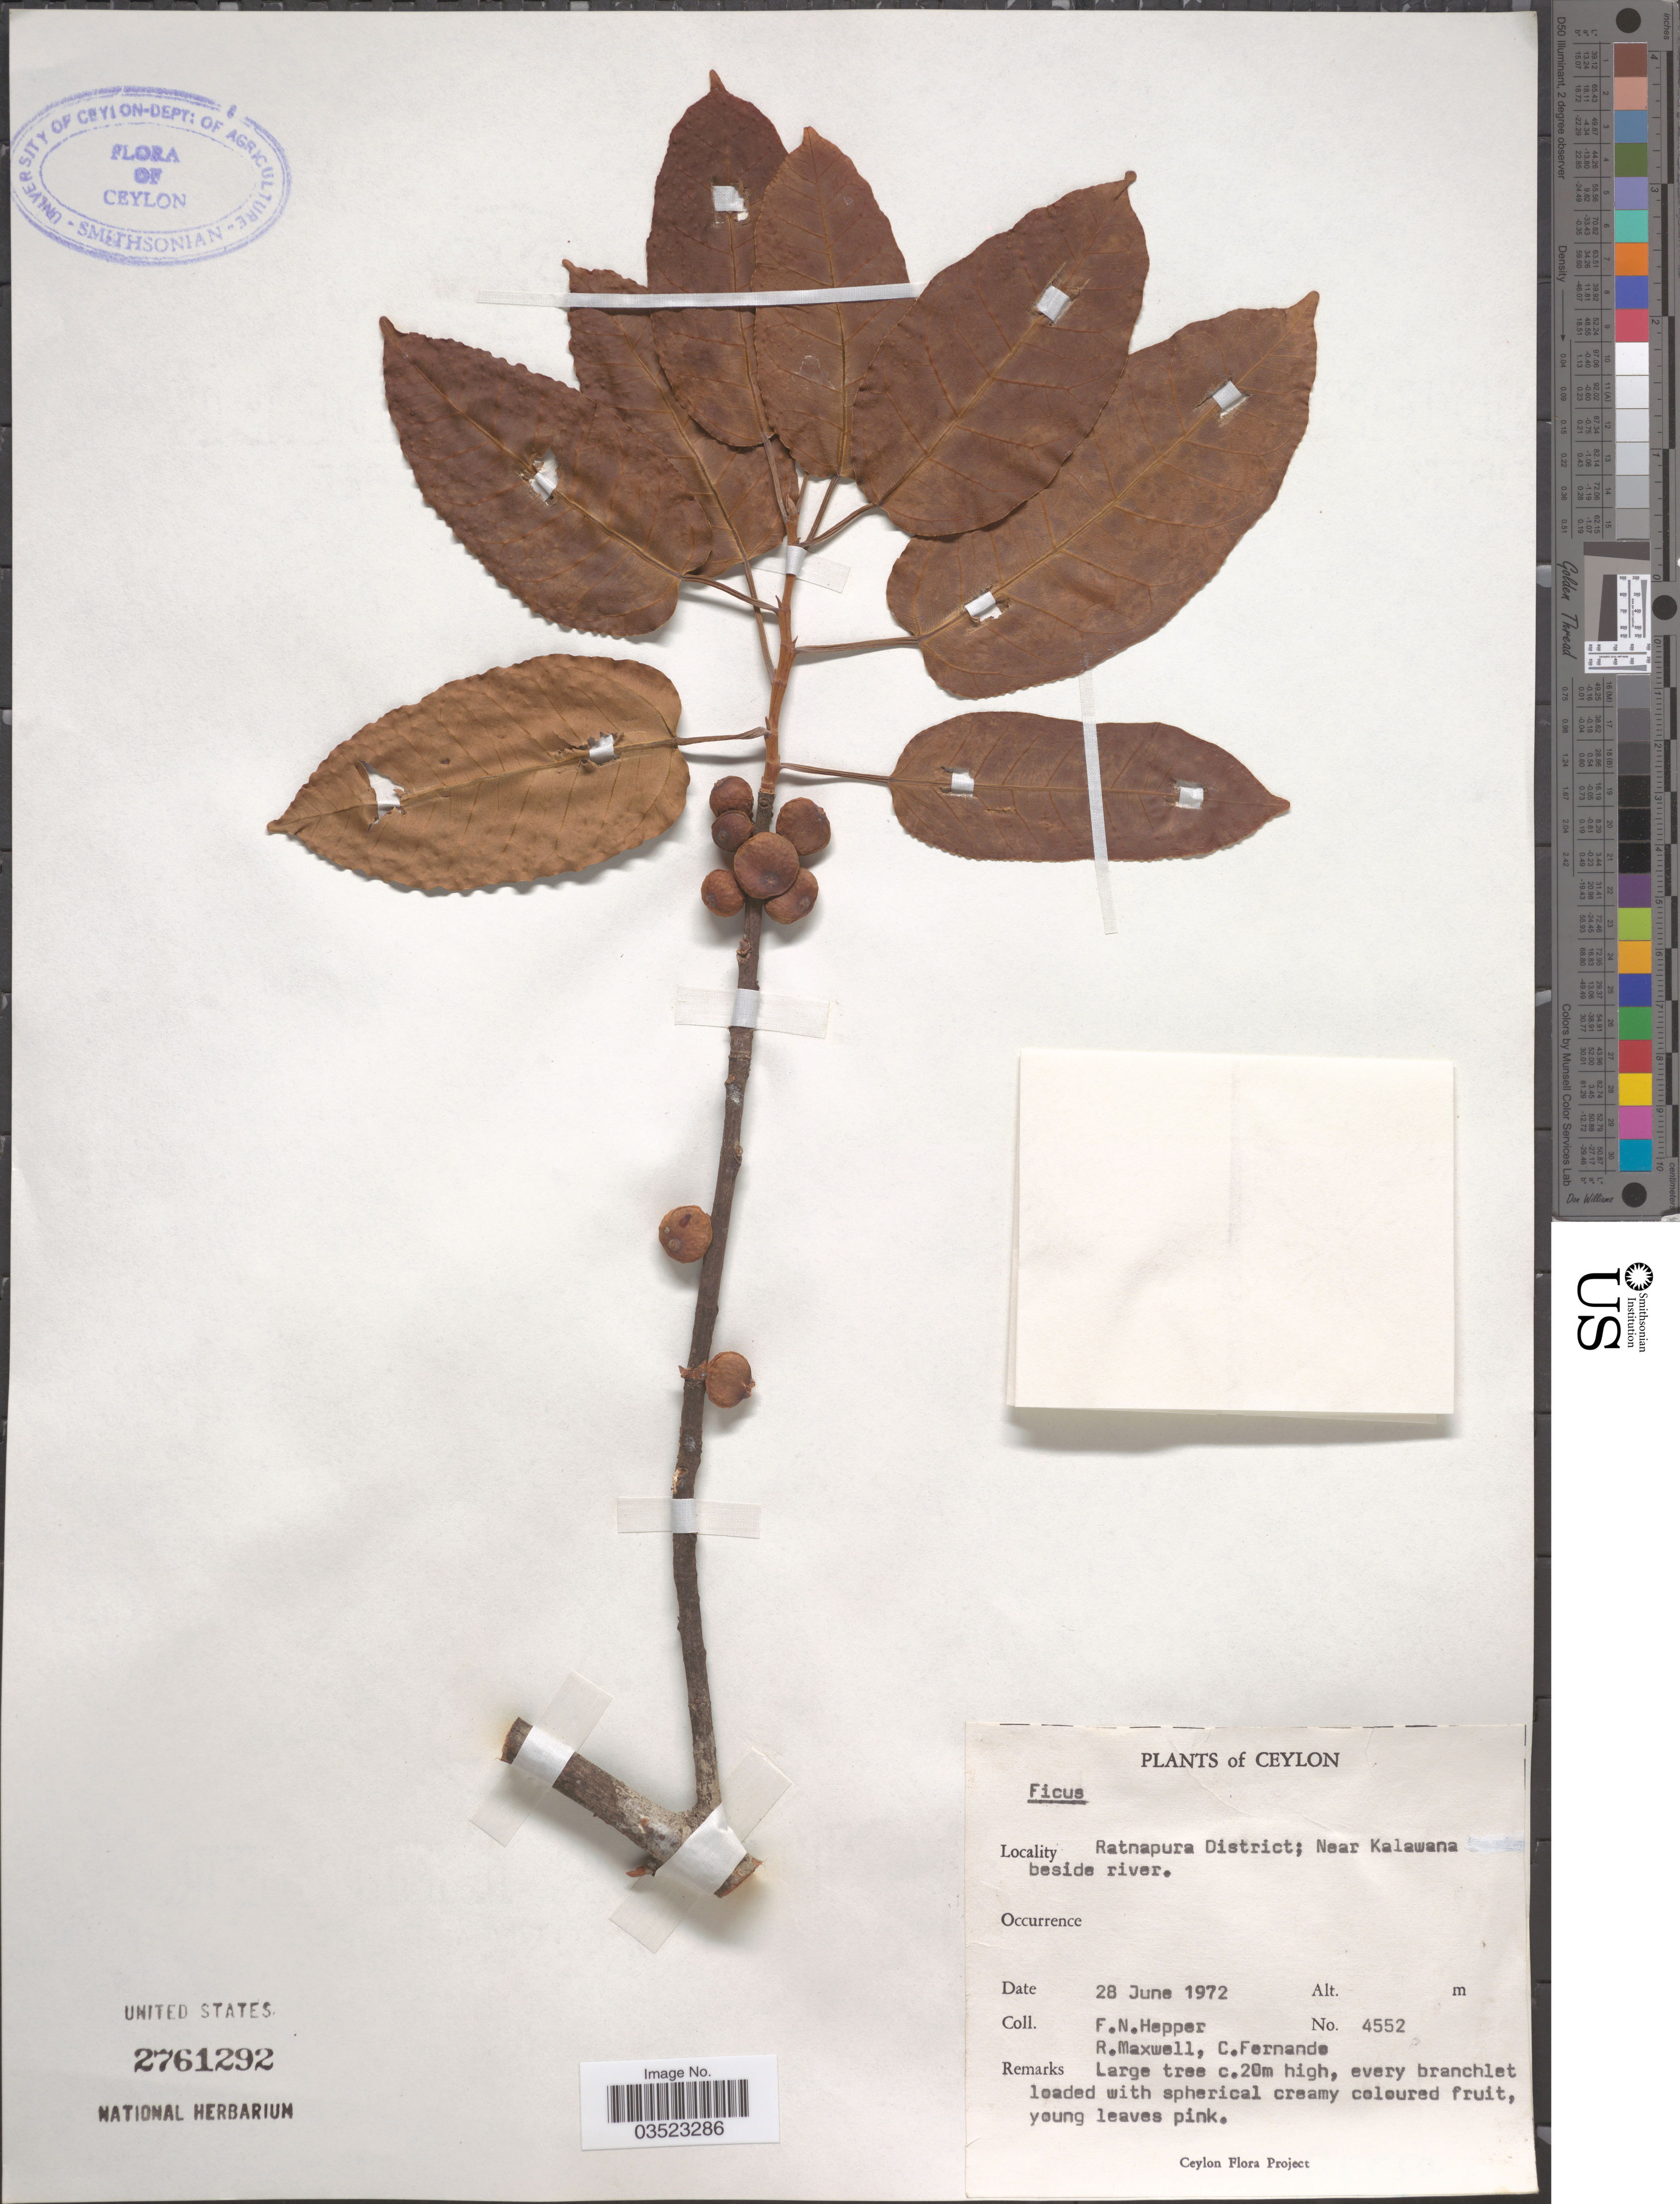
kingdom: Plantae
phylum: Tracheophyta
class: Magnoliopsida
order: Rosales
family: Moraceae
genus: Ficus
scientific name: Ficus sp.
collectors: F. Hepper, R. Maxwell & C. Fernando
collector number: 4552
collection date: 1972-06-28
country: Sri Lanka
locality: Ceylon. Ratnapura District; Near Kalawana beside river.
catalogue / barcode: US 2761292